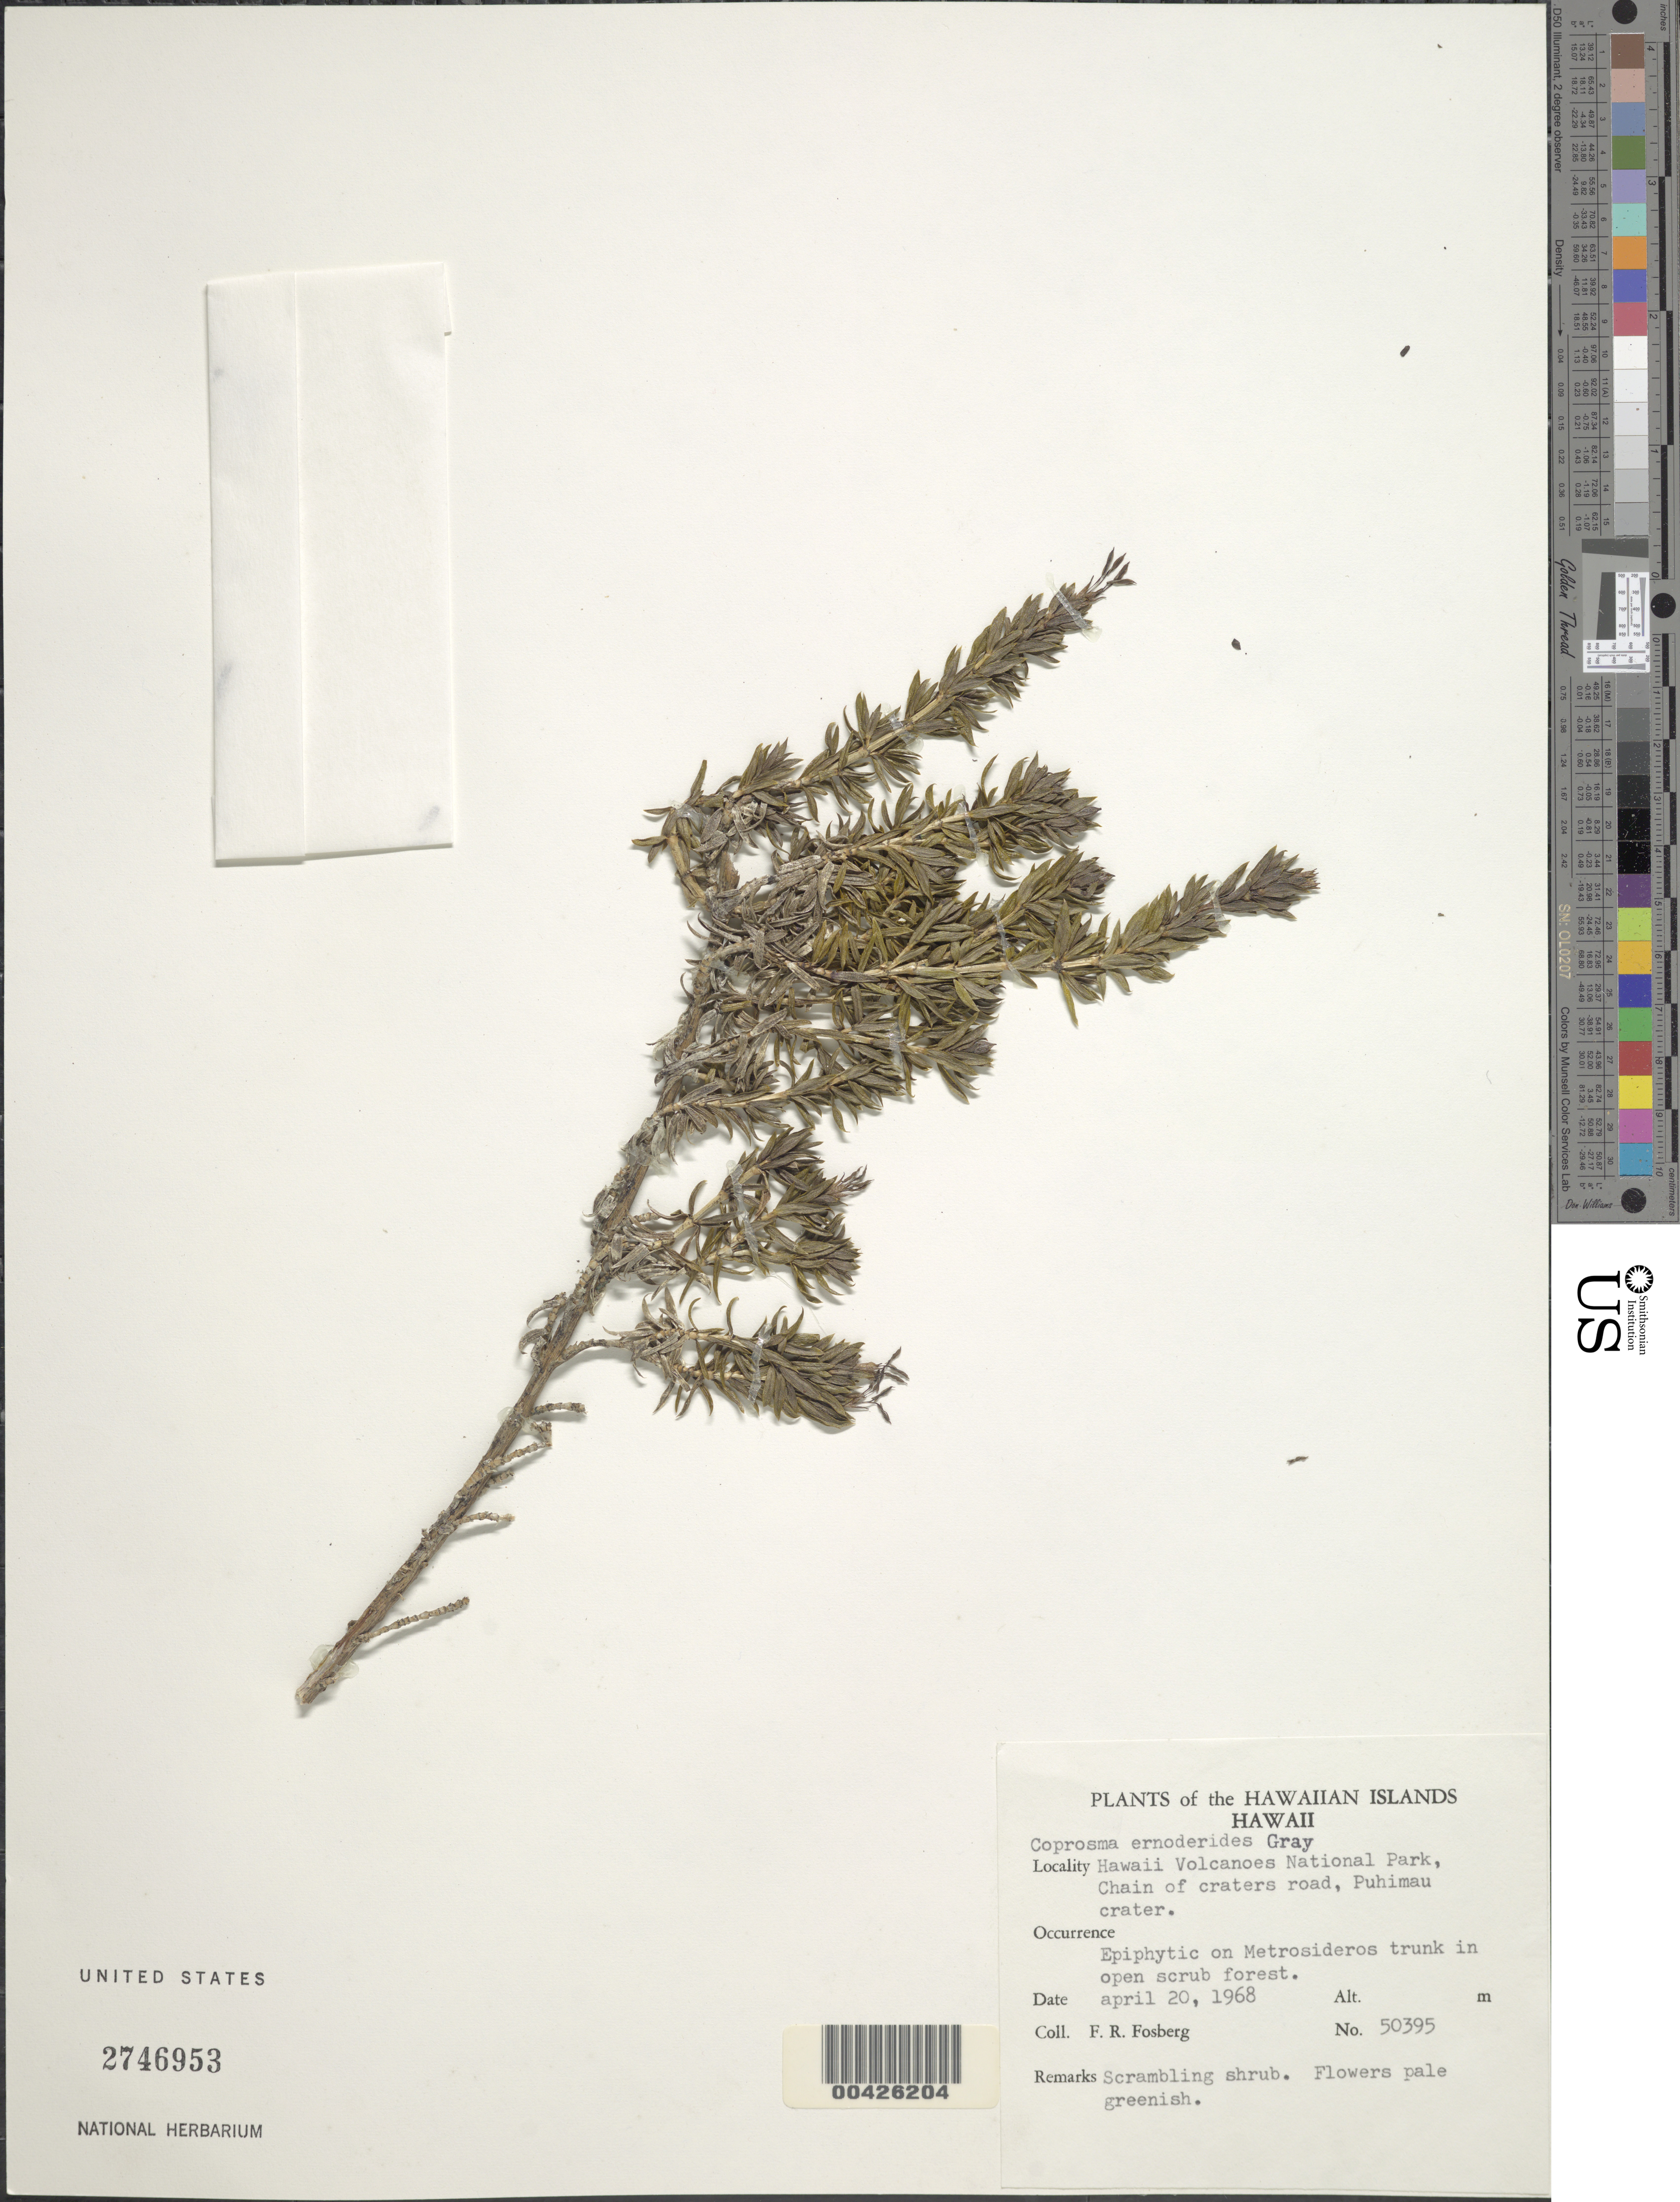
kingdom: Plantae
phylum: Tracheophyta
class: Magnoliopsida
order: Gentianales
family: Rubiaceae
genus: Coprosma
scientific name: Coprosma ernodeoides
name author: A. Gray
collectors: F. R. Fosberg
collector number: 50395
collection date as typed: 20 Apr 1968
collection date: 1968-04-20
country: United States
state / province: Hawaii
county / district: Hawaii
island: Hawaii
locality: Hawaii Volcanoes National Park, Chain of CratersRroad, Puhimau crater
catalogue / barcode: US 2746953